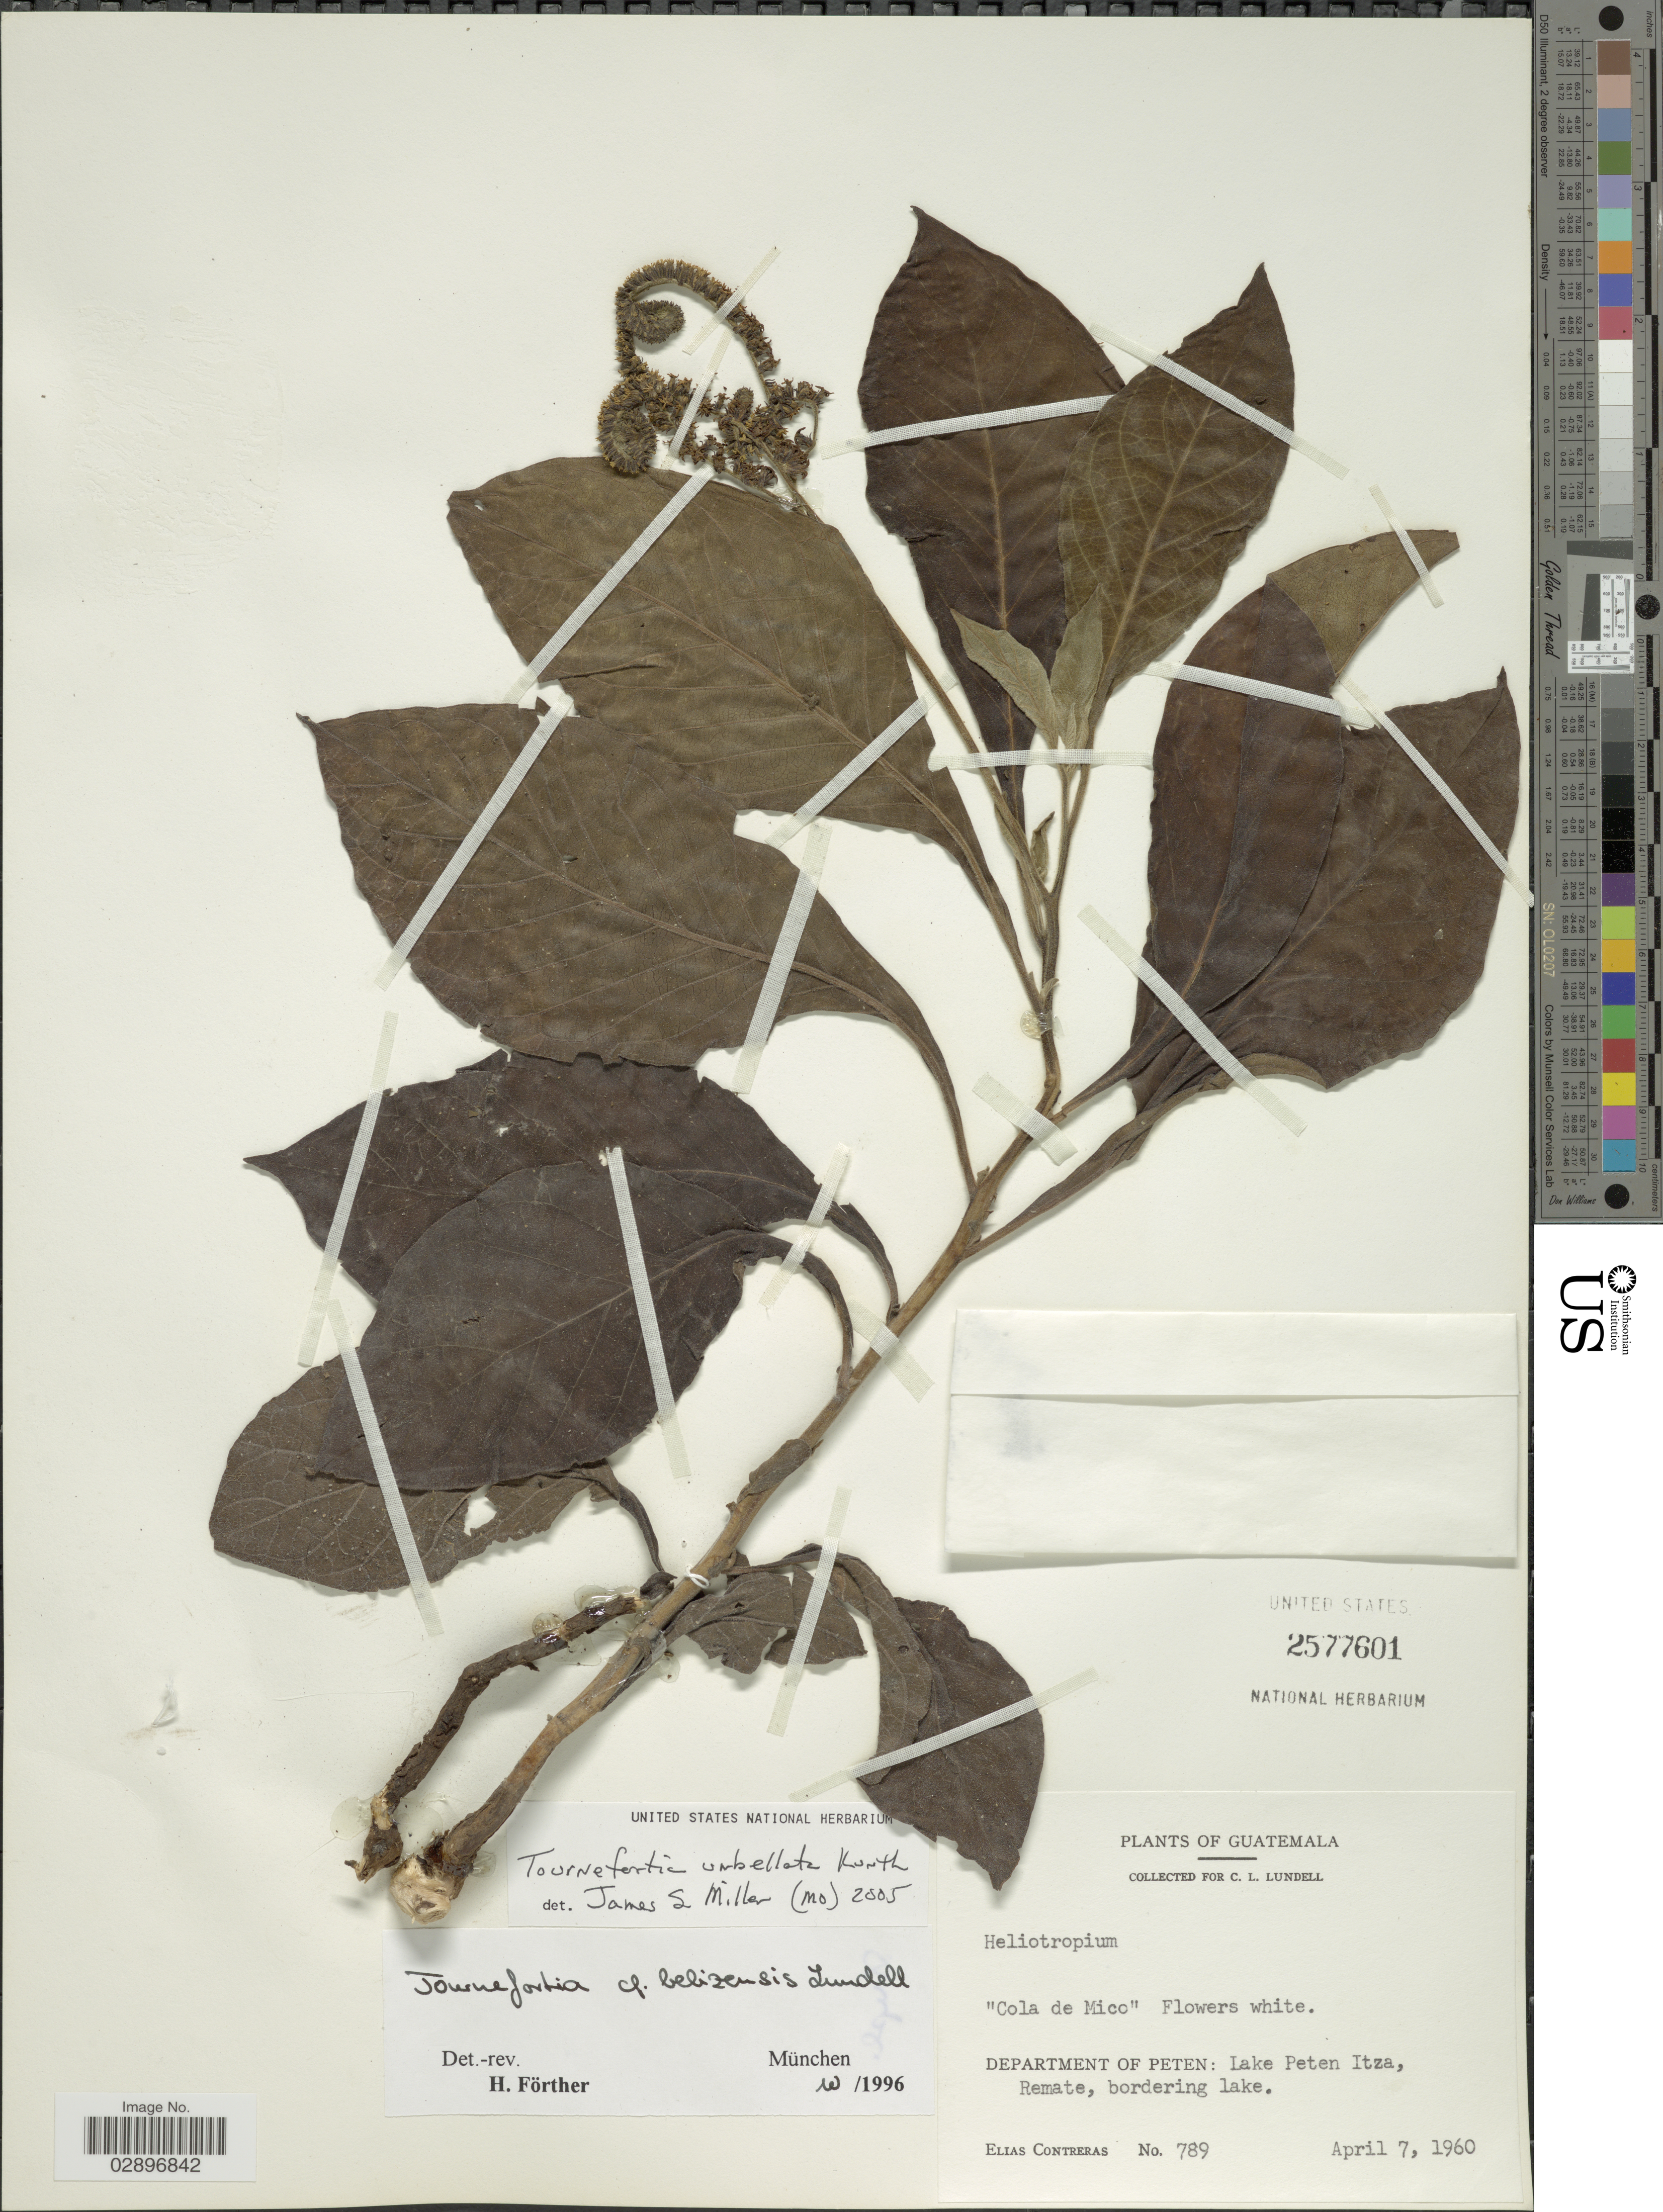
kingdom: Plantae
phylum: Tracheophyta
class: Magnoliopsida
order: Boraginales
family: Heliotropiaceae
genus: Tournefortia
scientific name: Tournefortia umbellata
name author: Kunth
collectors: E. Contreras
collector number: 789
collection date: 1960-04-07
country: Guatemala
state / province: El Petén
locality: Lake Peten Itza, Remate, bordering lake.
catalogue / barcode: US 2577601